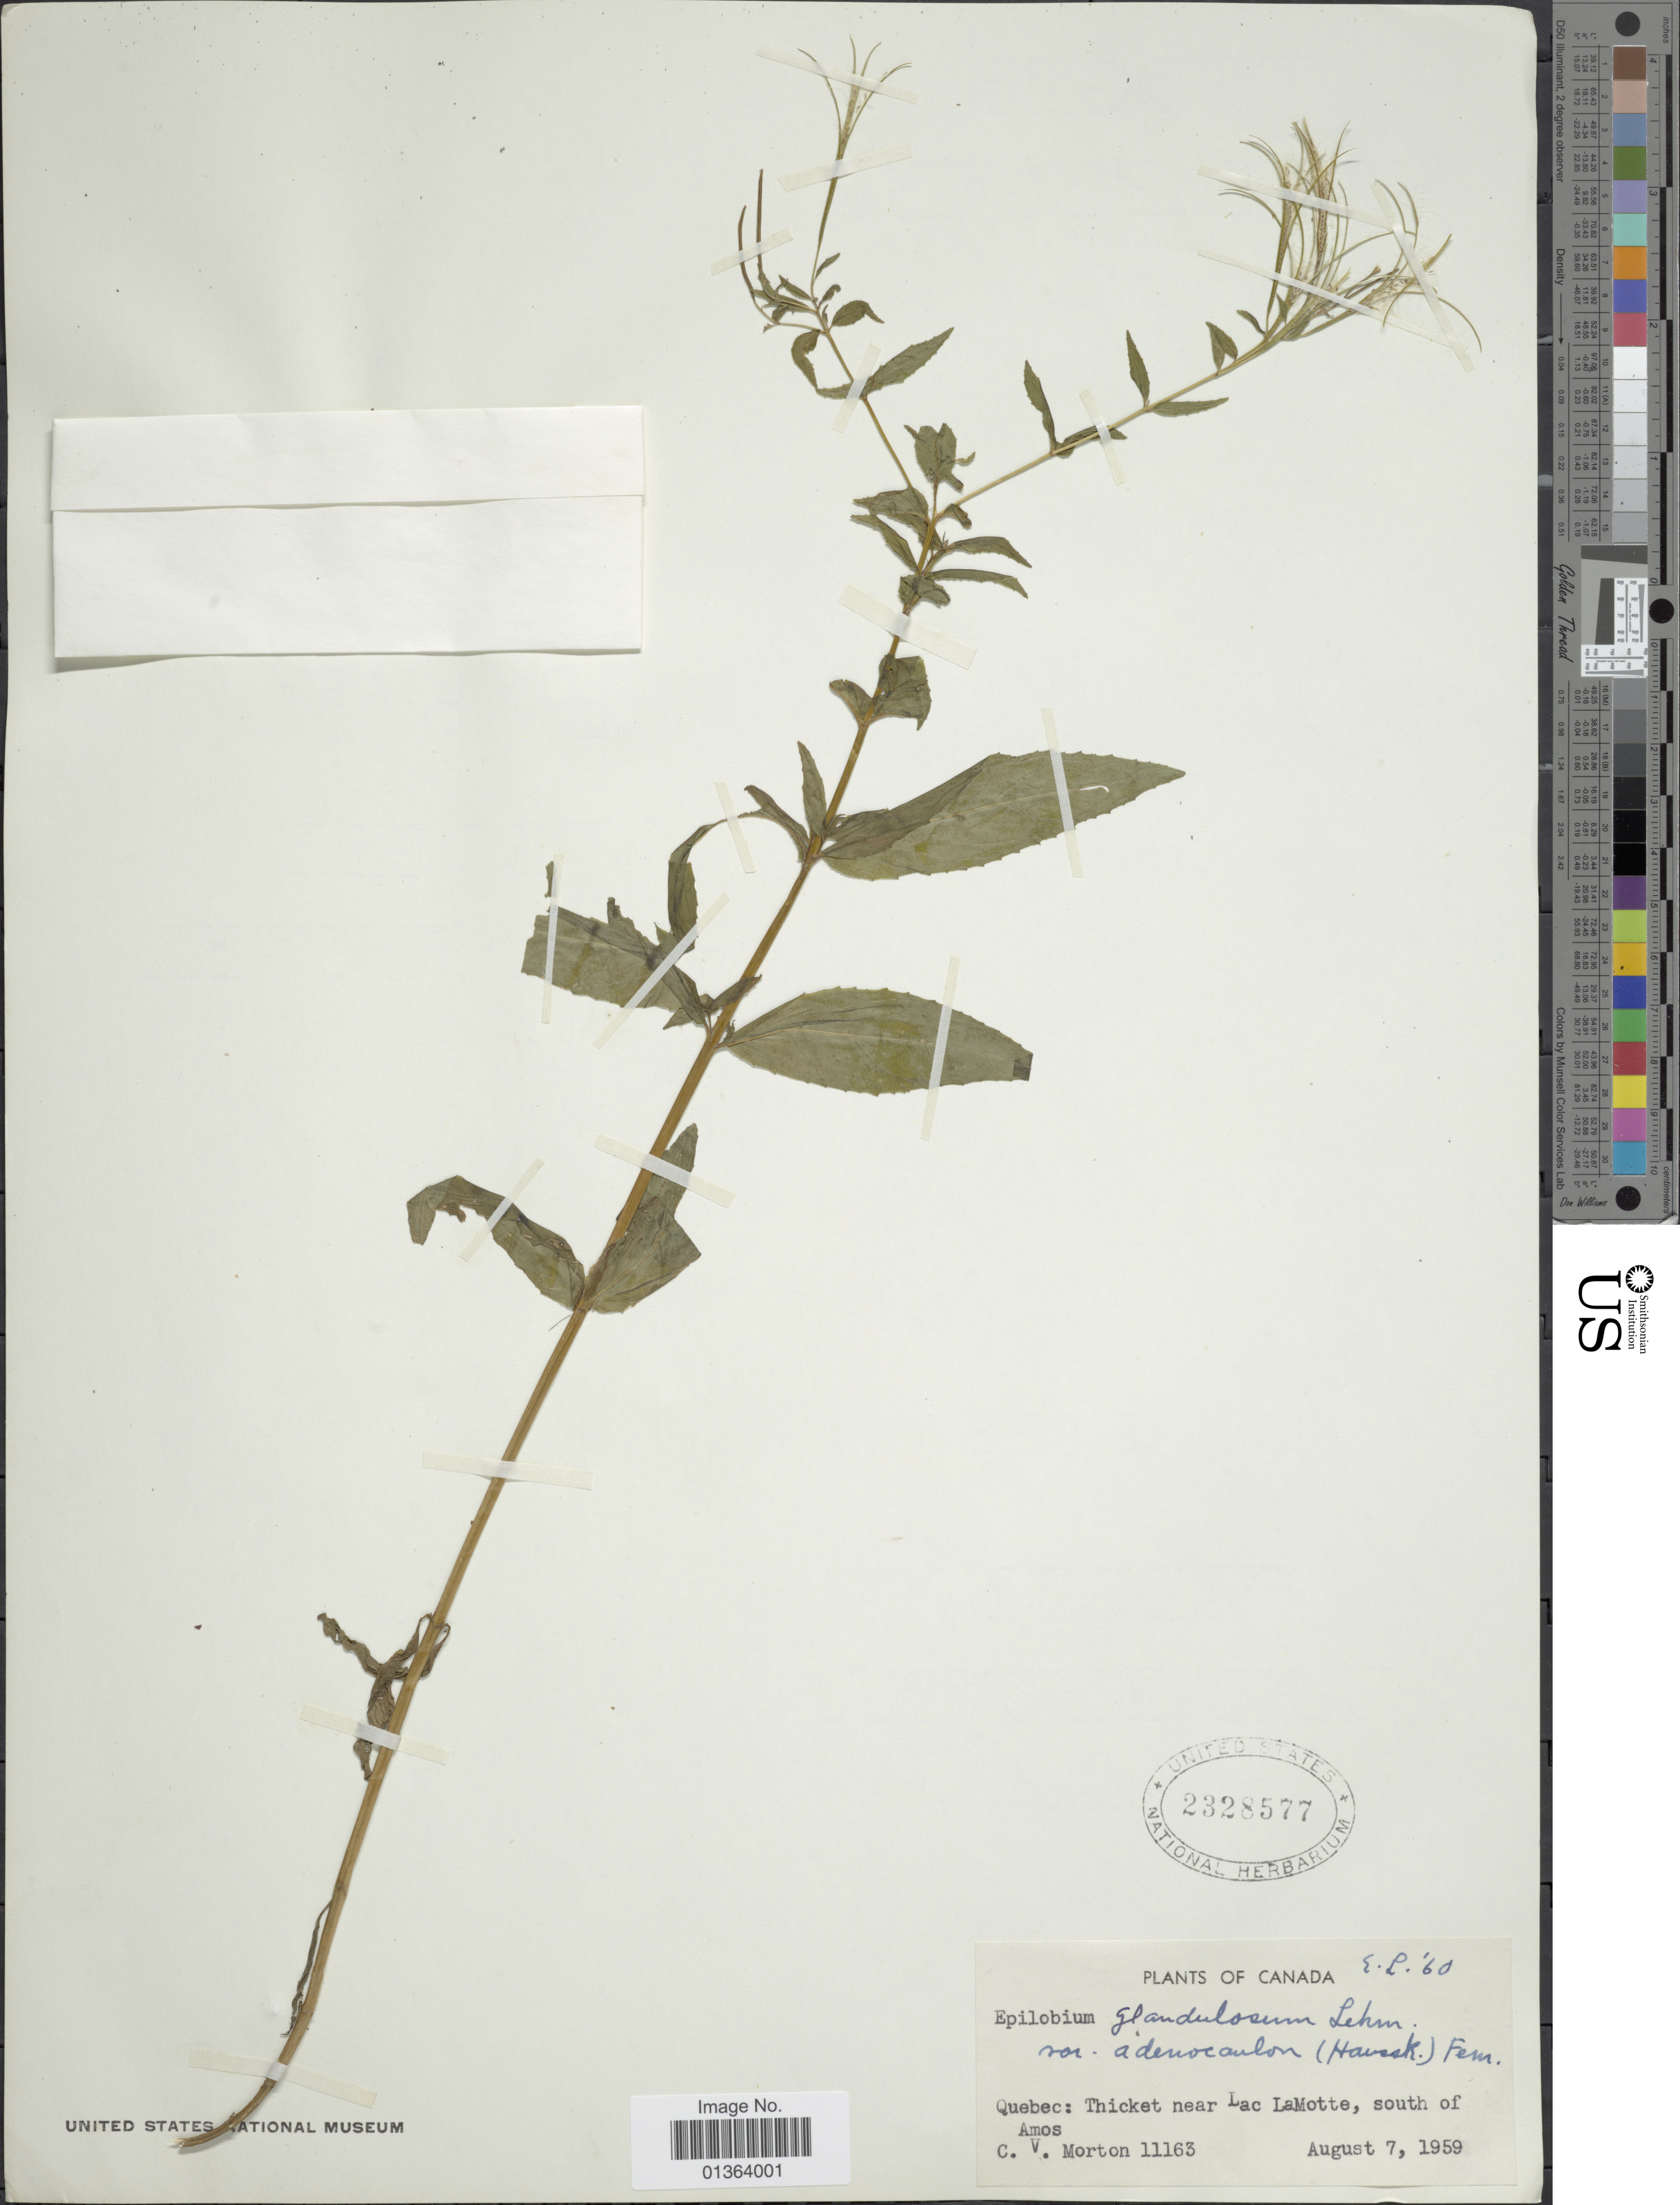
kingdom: Plantae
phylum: Tracheophyta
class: Magnoliopsida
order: Myrtales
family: Onagraceae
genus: Epilobium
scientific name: Epilobium ciliatum subsp. glandulosum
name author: (Lehm.) Hoch & P.H. Raven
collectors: C. V. Morton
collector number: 11163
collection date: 1959-08-07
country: Canada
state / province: Quebec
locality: Thicket near Lac LaMotte, south of Amos.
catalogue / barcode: US 2328577